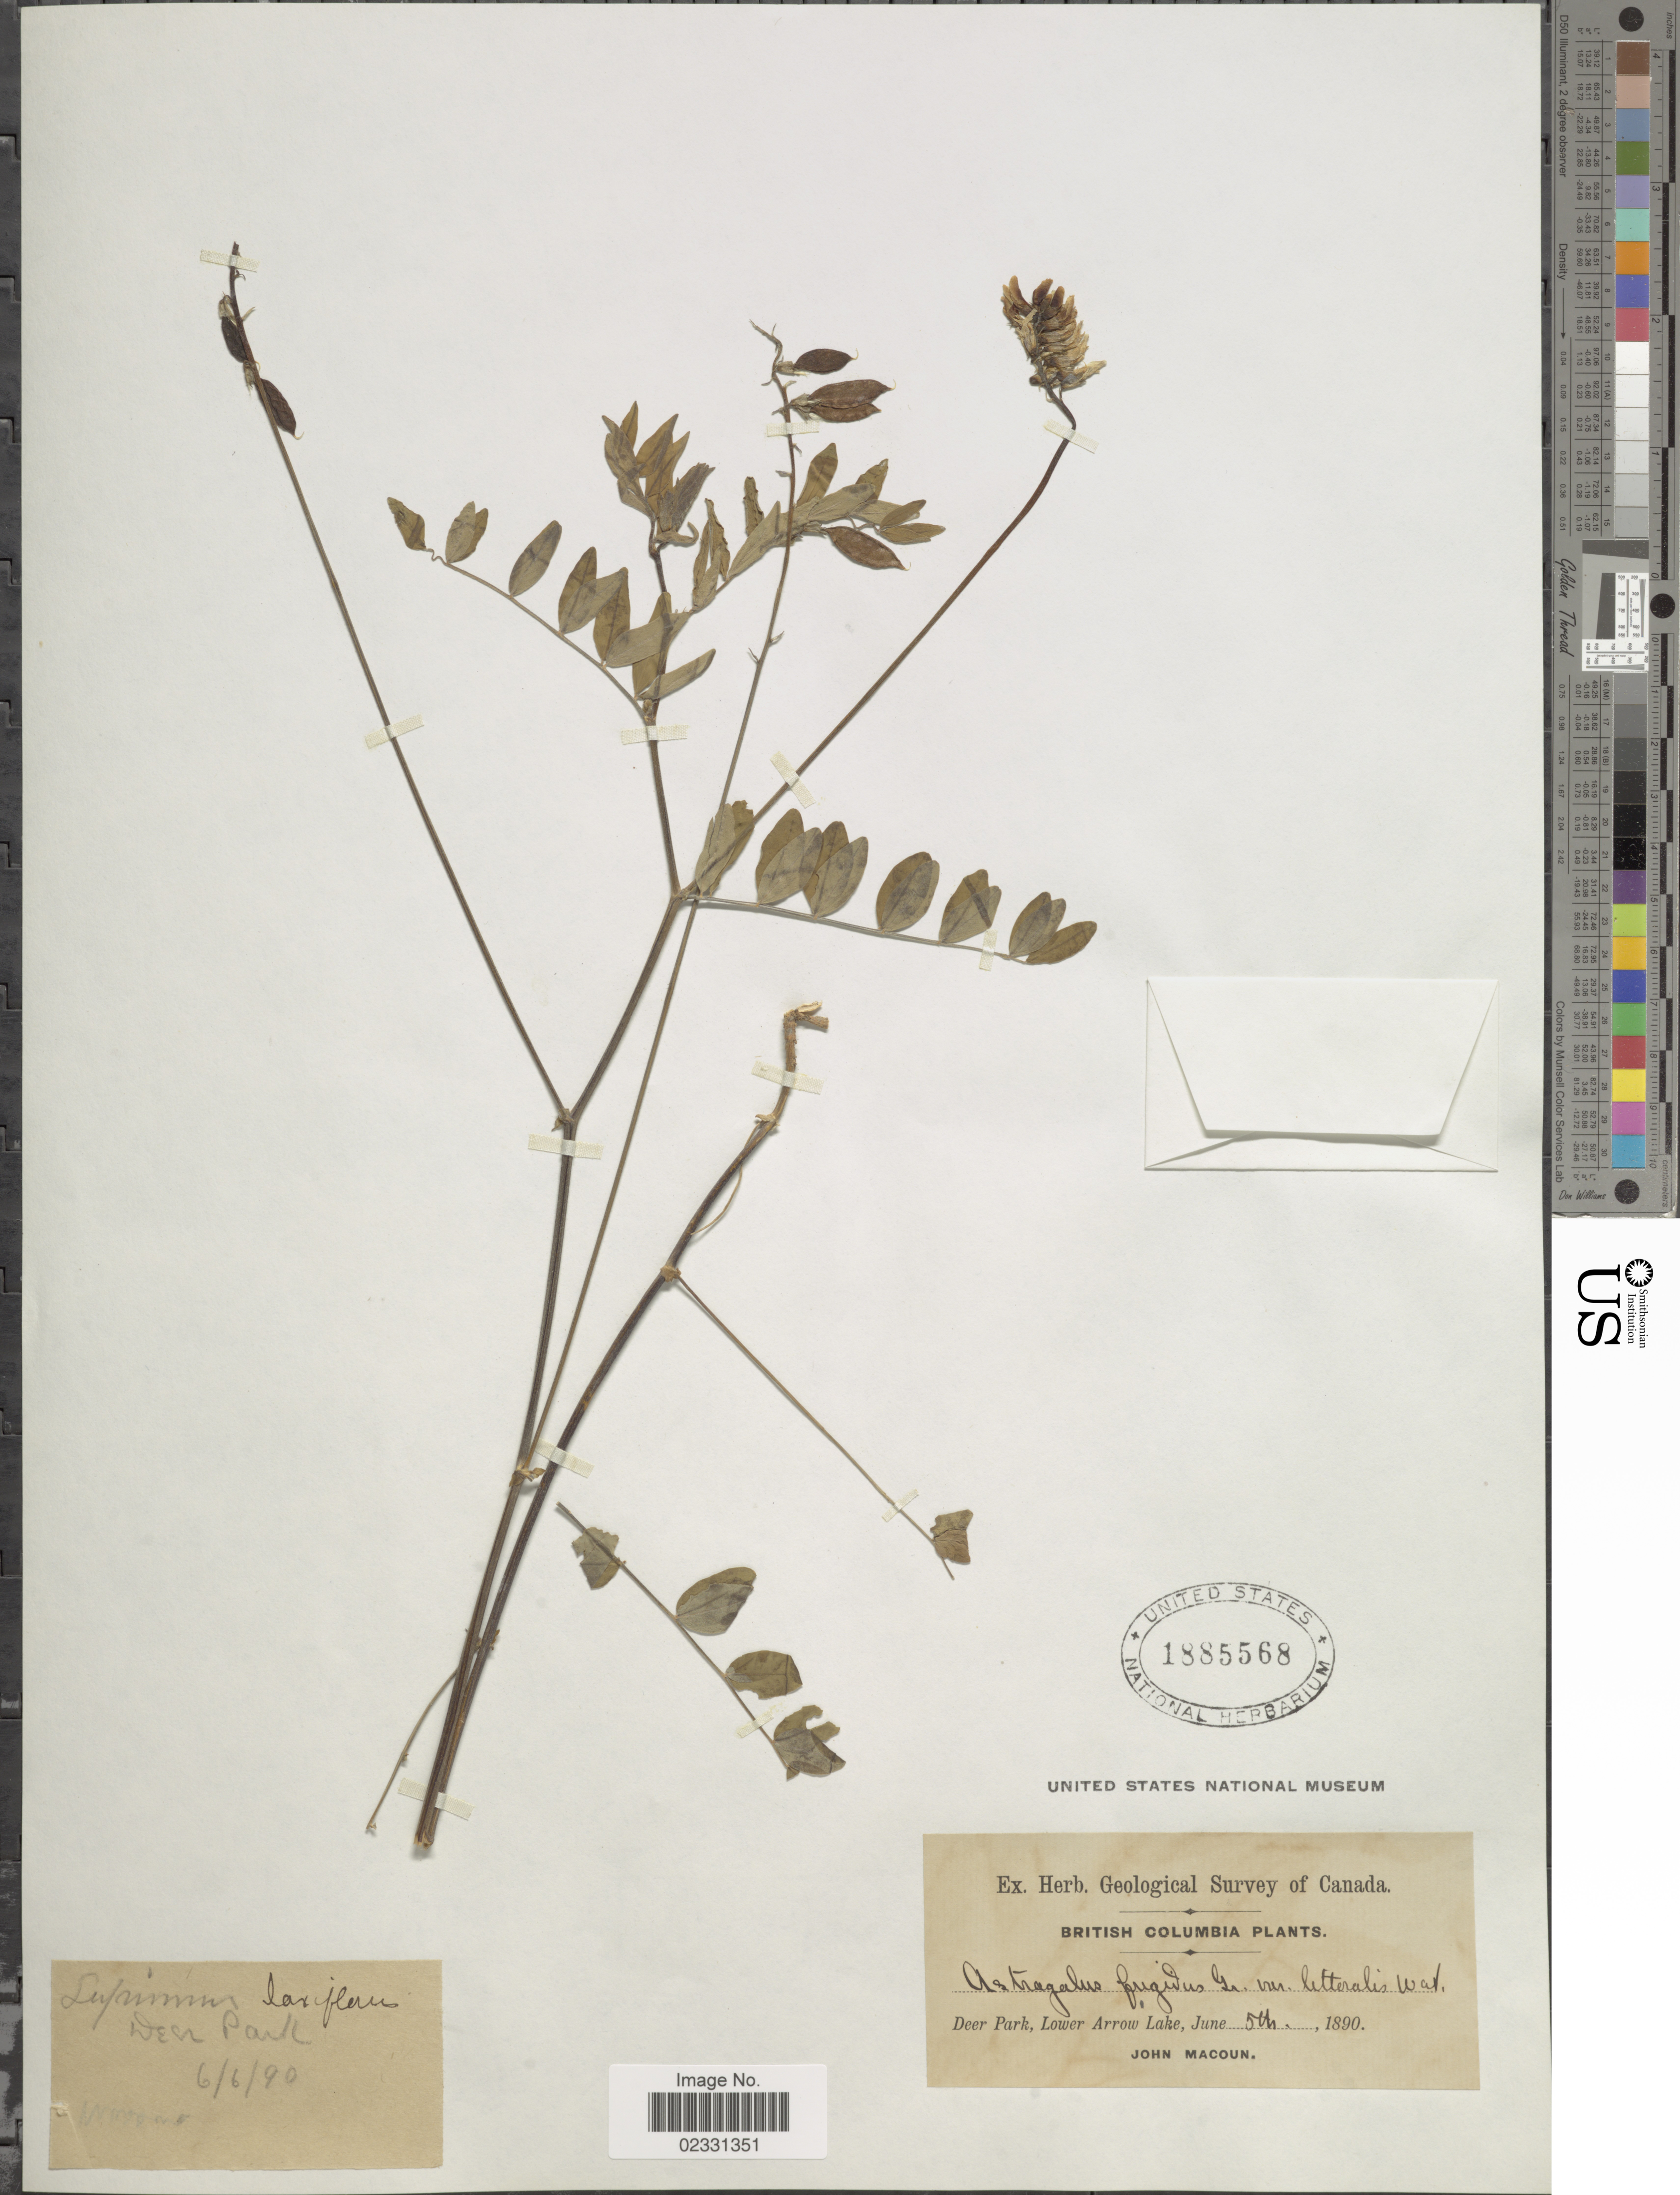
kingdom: Plantae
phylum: Tracheophyta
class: Magnoliopsida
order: Fabales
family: Fabaceae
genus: Astragalus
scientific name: Astragalus frigidus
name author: (L.) A. Gray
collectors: J. Macoun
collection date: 1890-06-05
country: Canada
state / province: British Columbia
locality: Deer Park, Lower Arrow Lake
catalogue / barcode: US 1885568